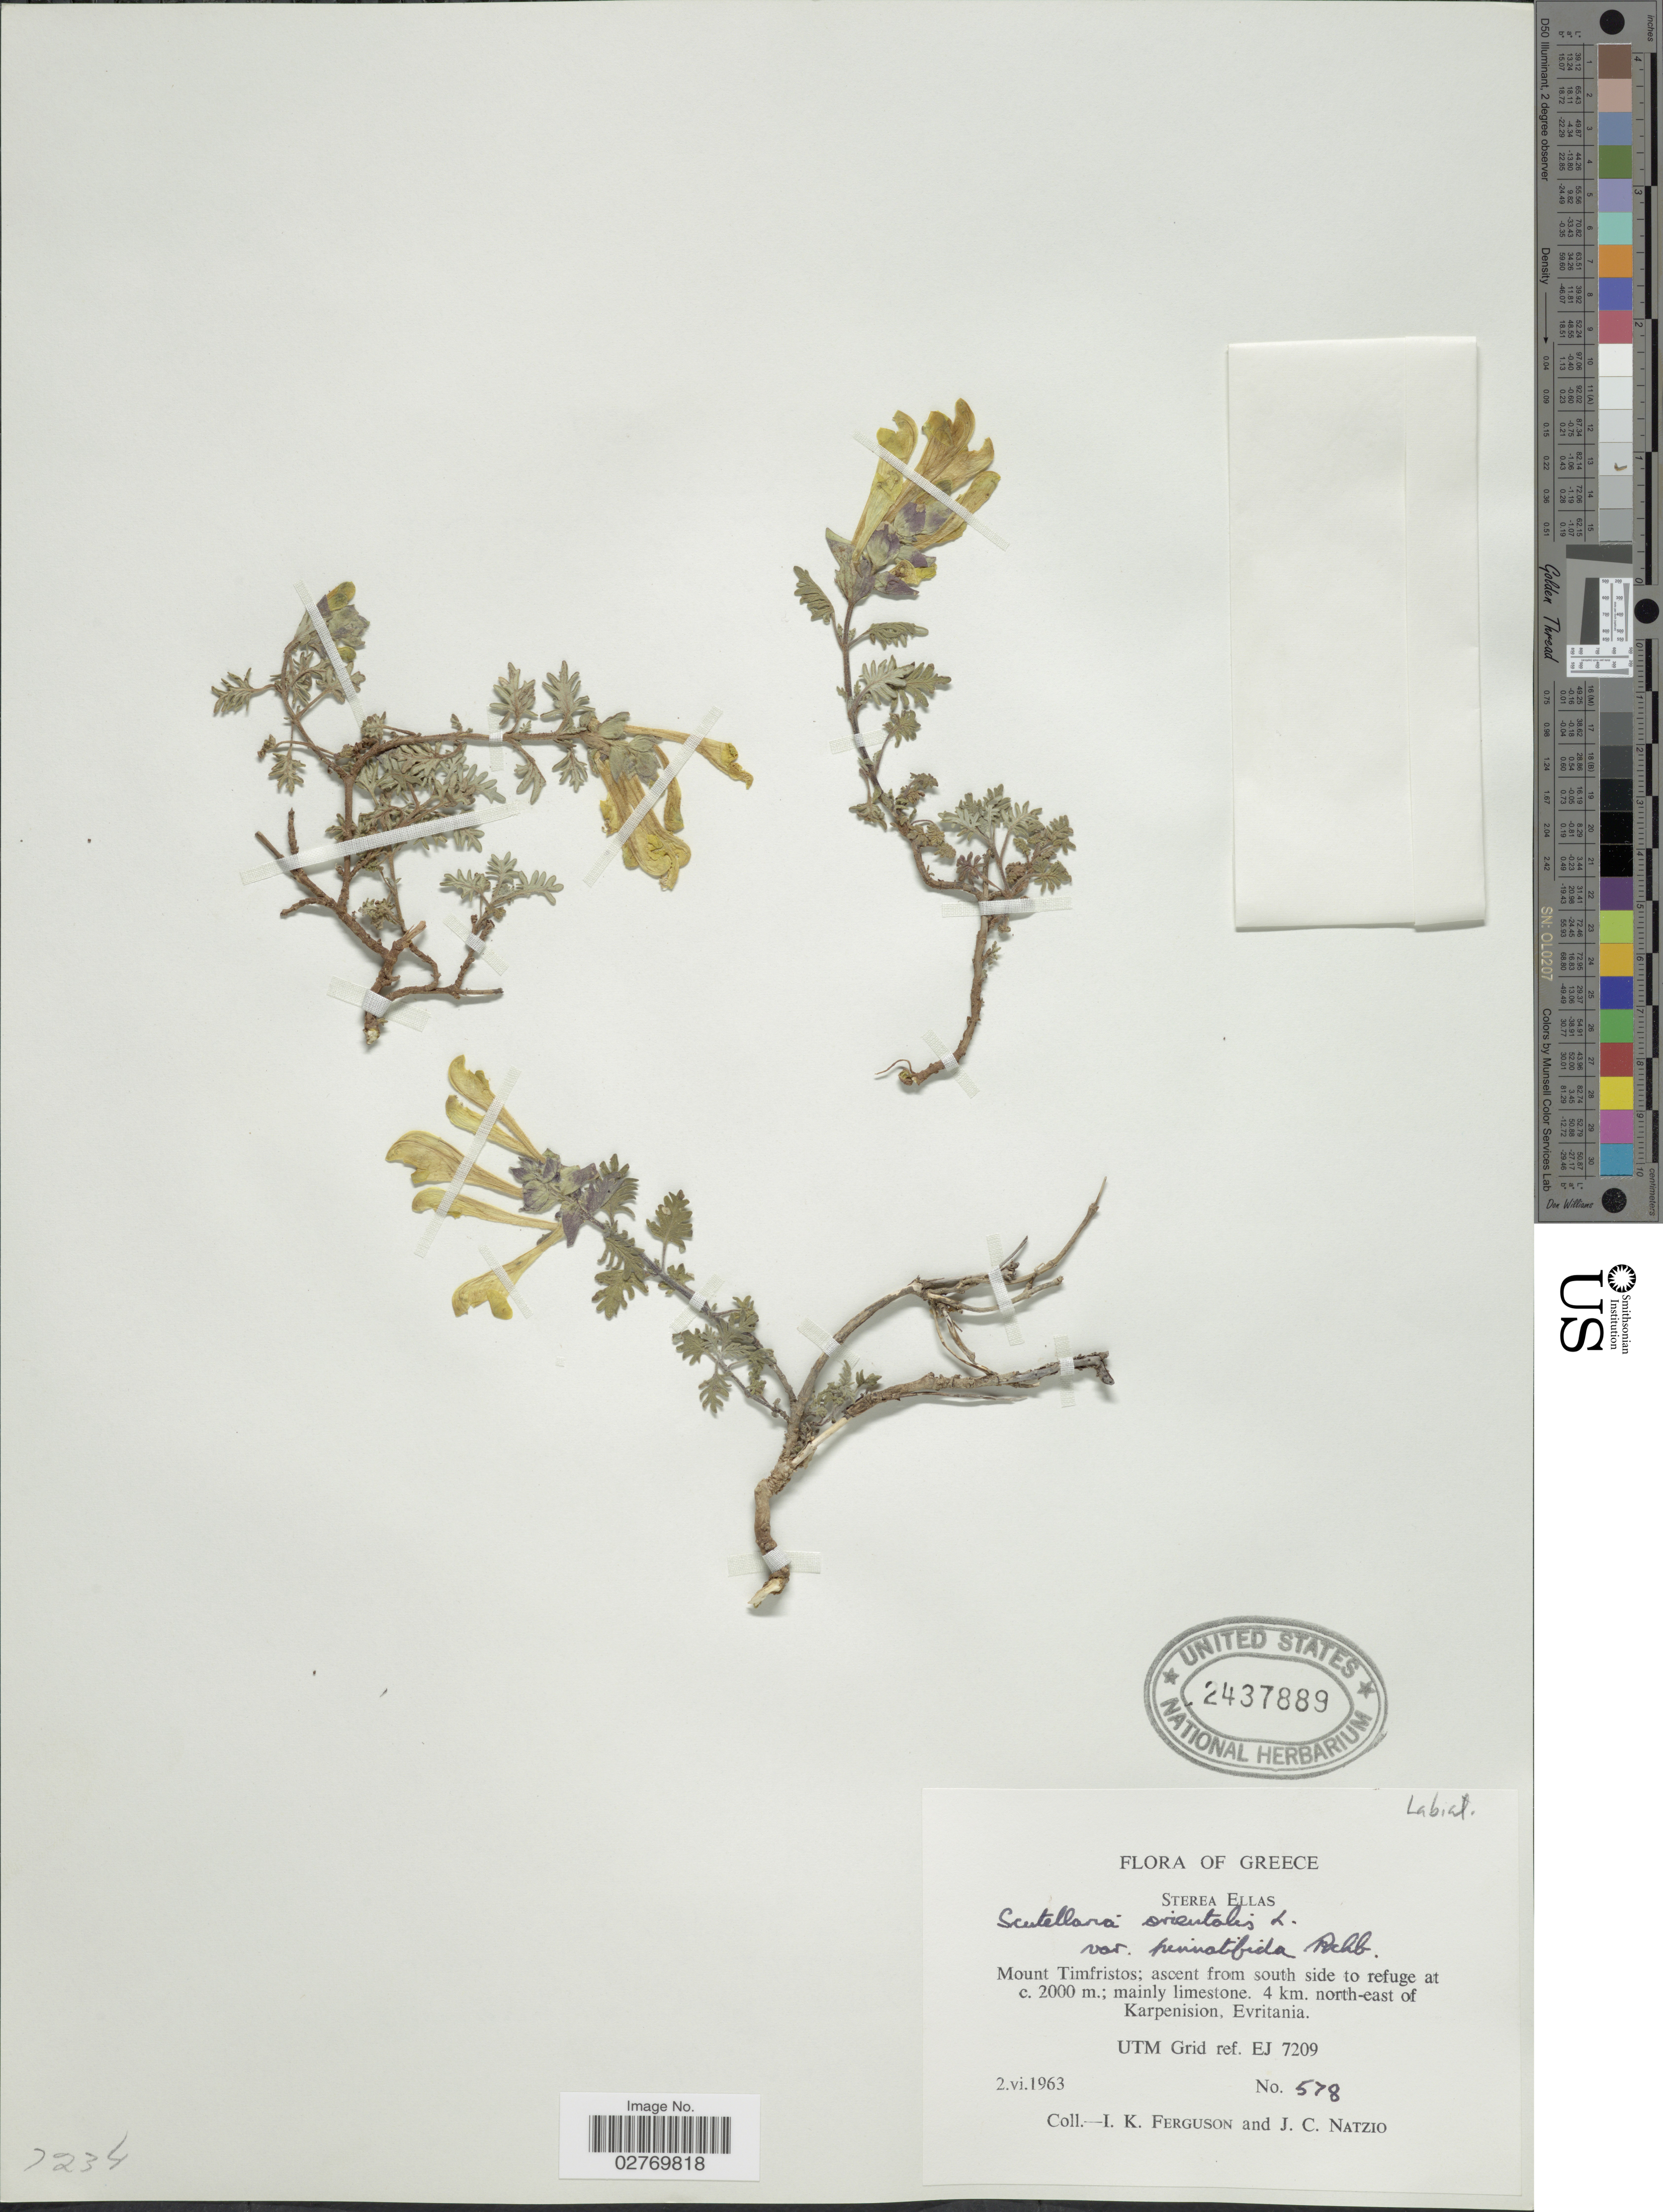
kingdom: Plantae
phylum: Tracheophyta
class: Magnoliopsida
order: Lamiales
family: Lamiaceae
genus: Scutellaria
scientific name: Scutellaria orientalis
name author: L.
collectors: I. K. Ferguson & J. Natzio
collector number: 578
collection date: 1963-06-02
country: Greece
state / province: Central Greece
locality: Sterea Ellas. Mount Timfristos; ascent from south side to refuge; mainly limestone. 4 km. north-east of Karpenision, Evritania. UTM Grid ref. EJ 7209.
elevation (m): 2000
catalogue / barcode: US 2437889